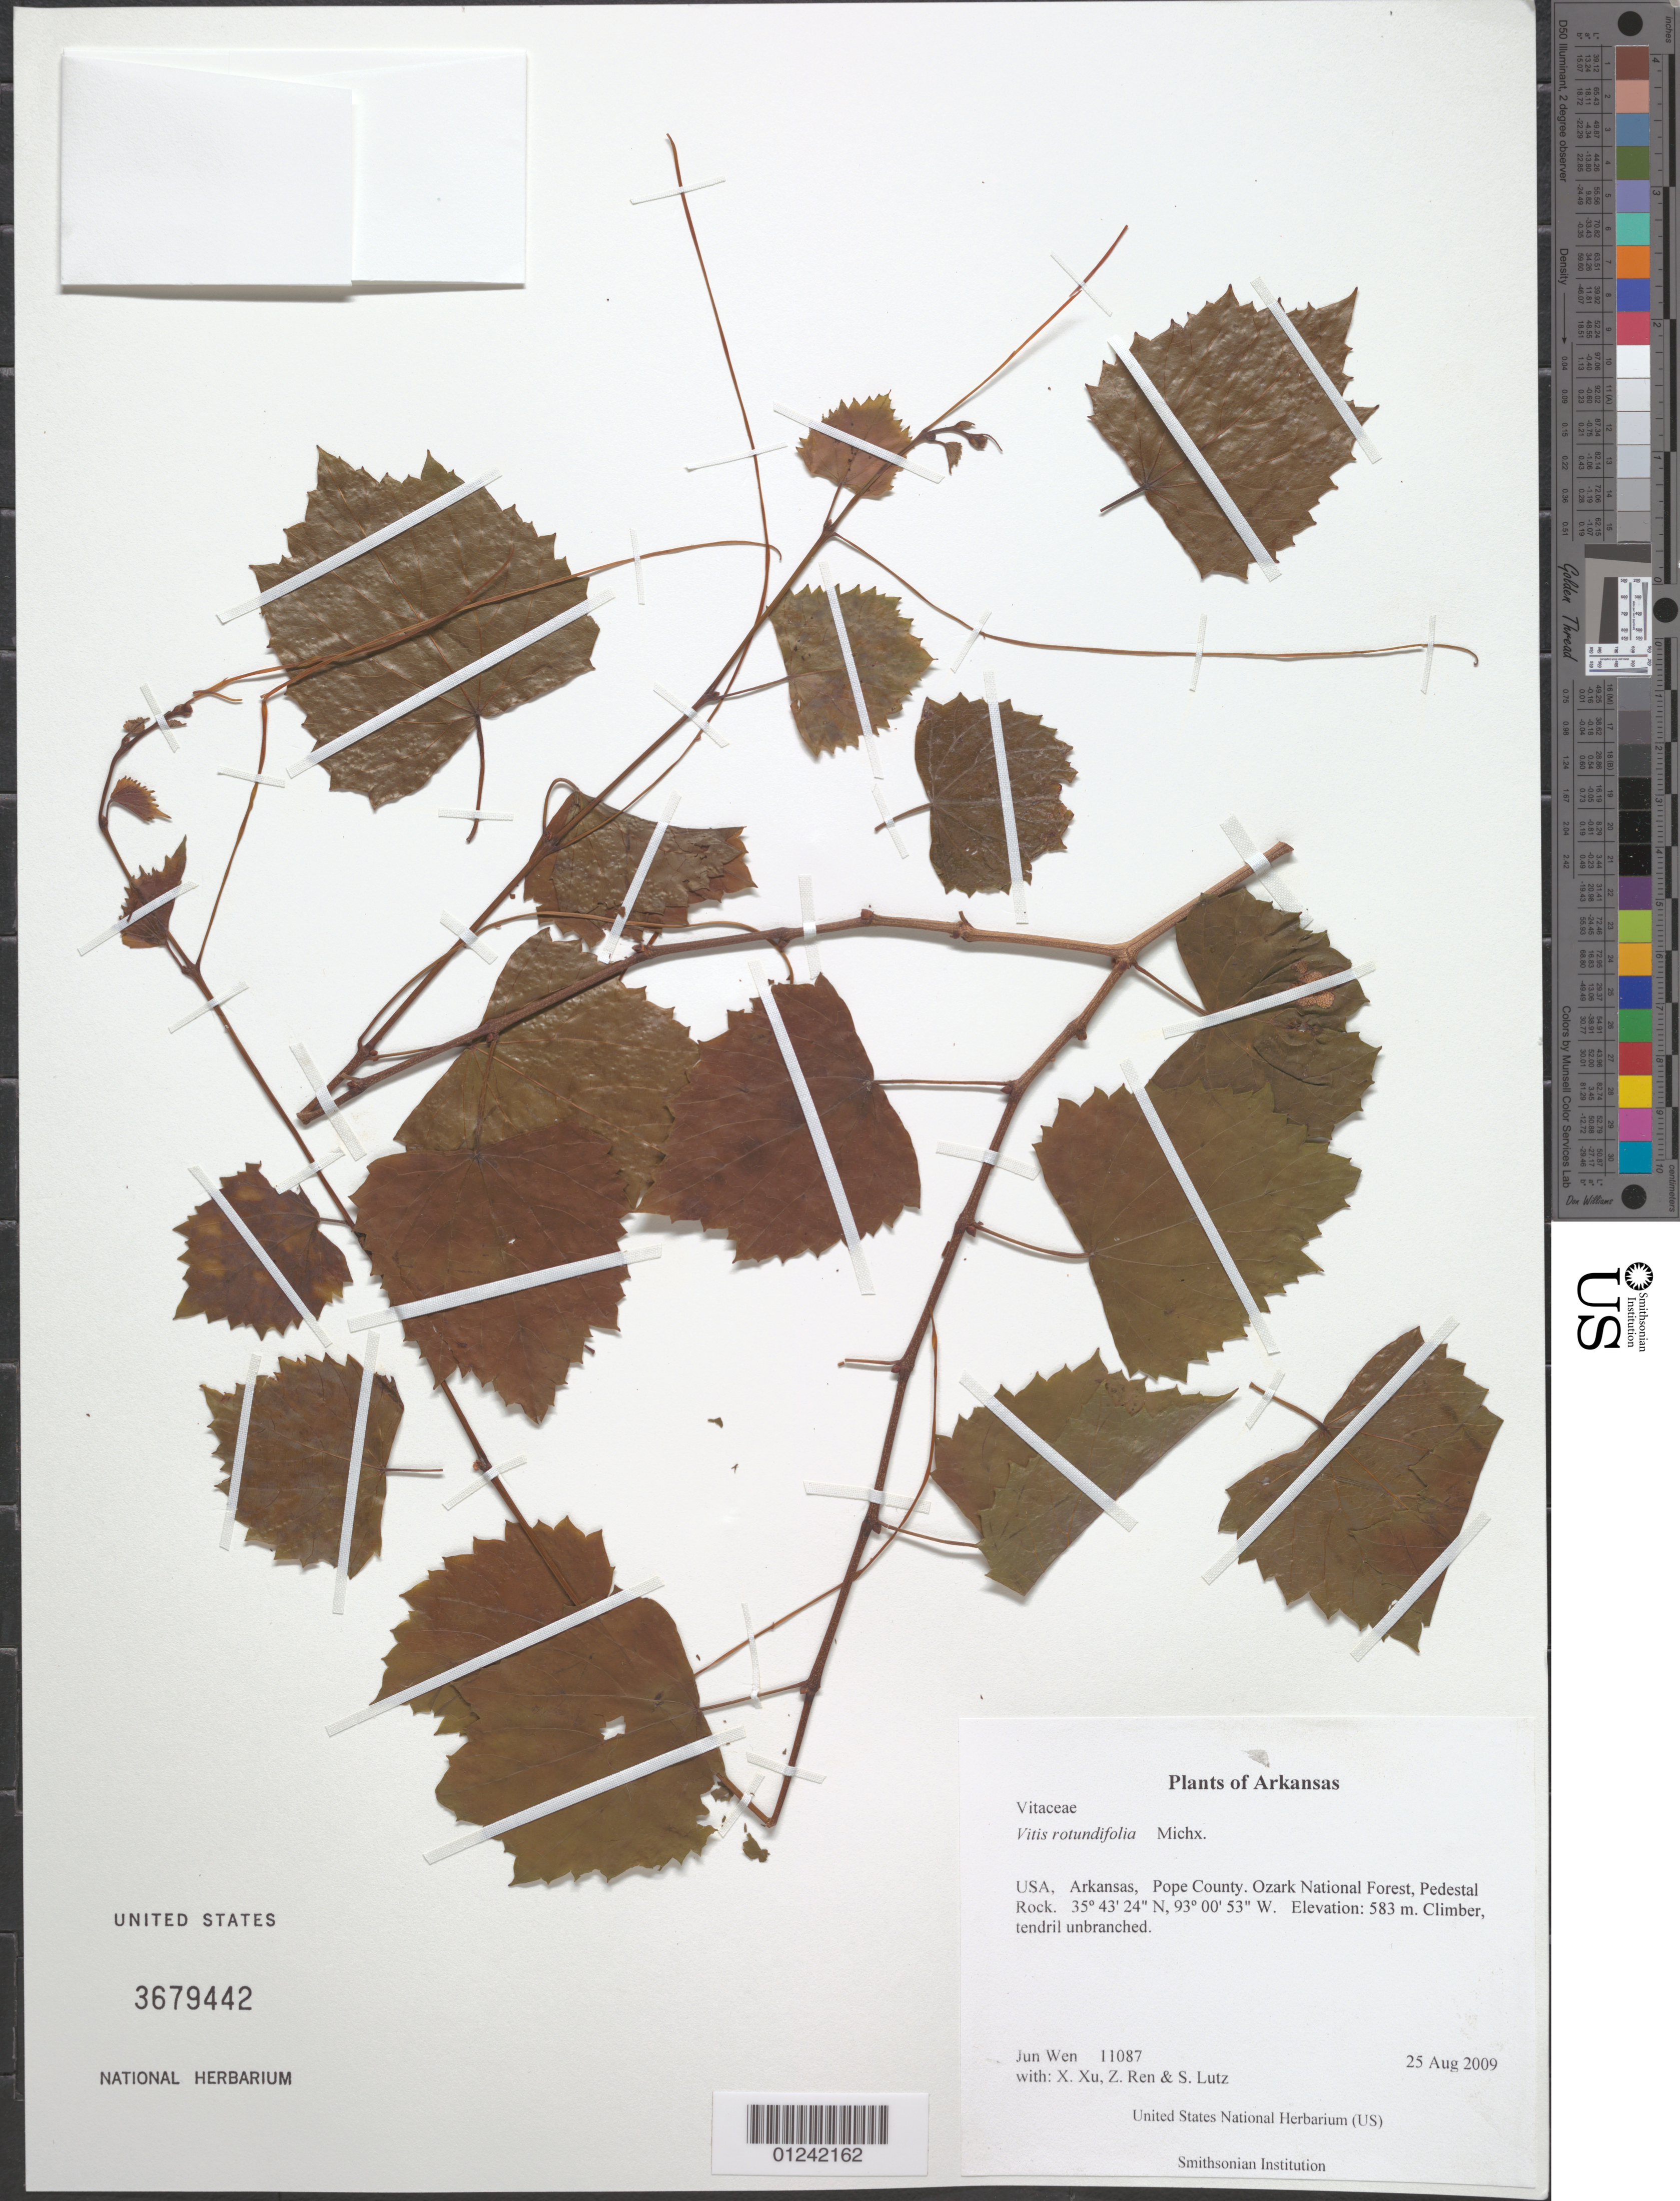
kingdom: Plantae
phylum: Tracheophyta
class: Magnoliopsida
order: Vitales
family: Vitaceae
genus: Vitis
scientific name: Vitis rotundifolia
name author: Michx.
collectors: J. Wen, X. Xu, Z. Ren & S. Lutz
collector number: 11087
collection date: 2009-08-25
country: United States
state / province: Arkansas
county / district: Pope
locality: Ozark National Forest, Pedestal Rock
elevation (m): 583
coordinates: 35 43 24.5 N, 93 00 53.2 W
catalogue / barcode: US 3679442